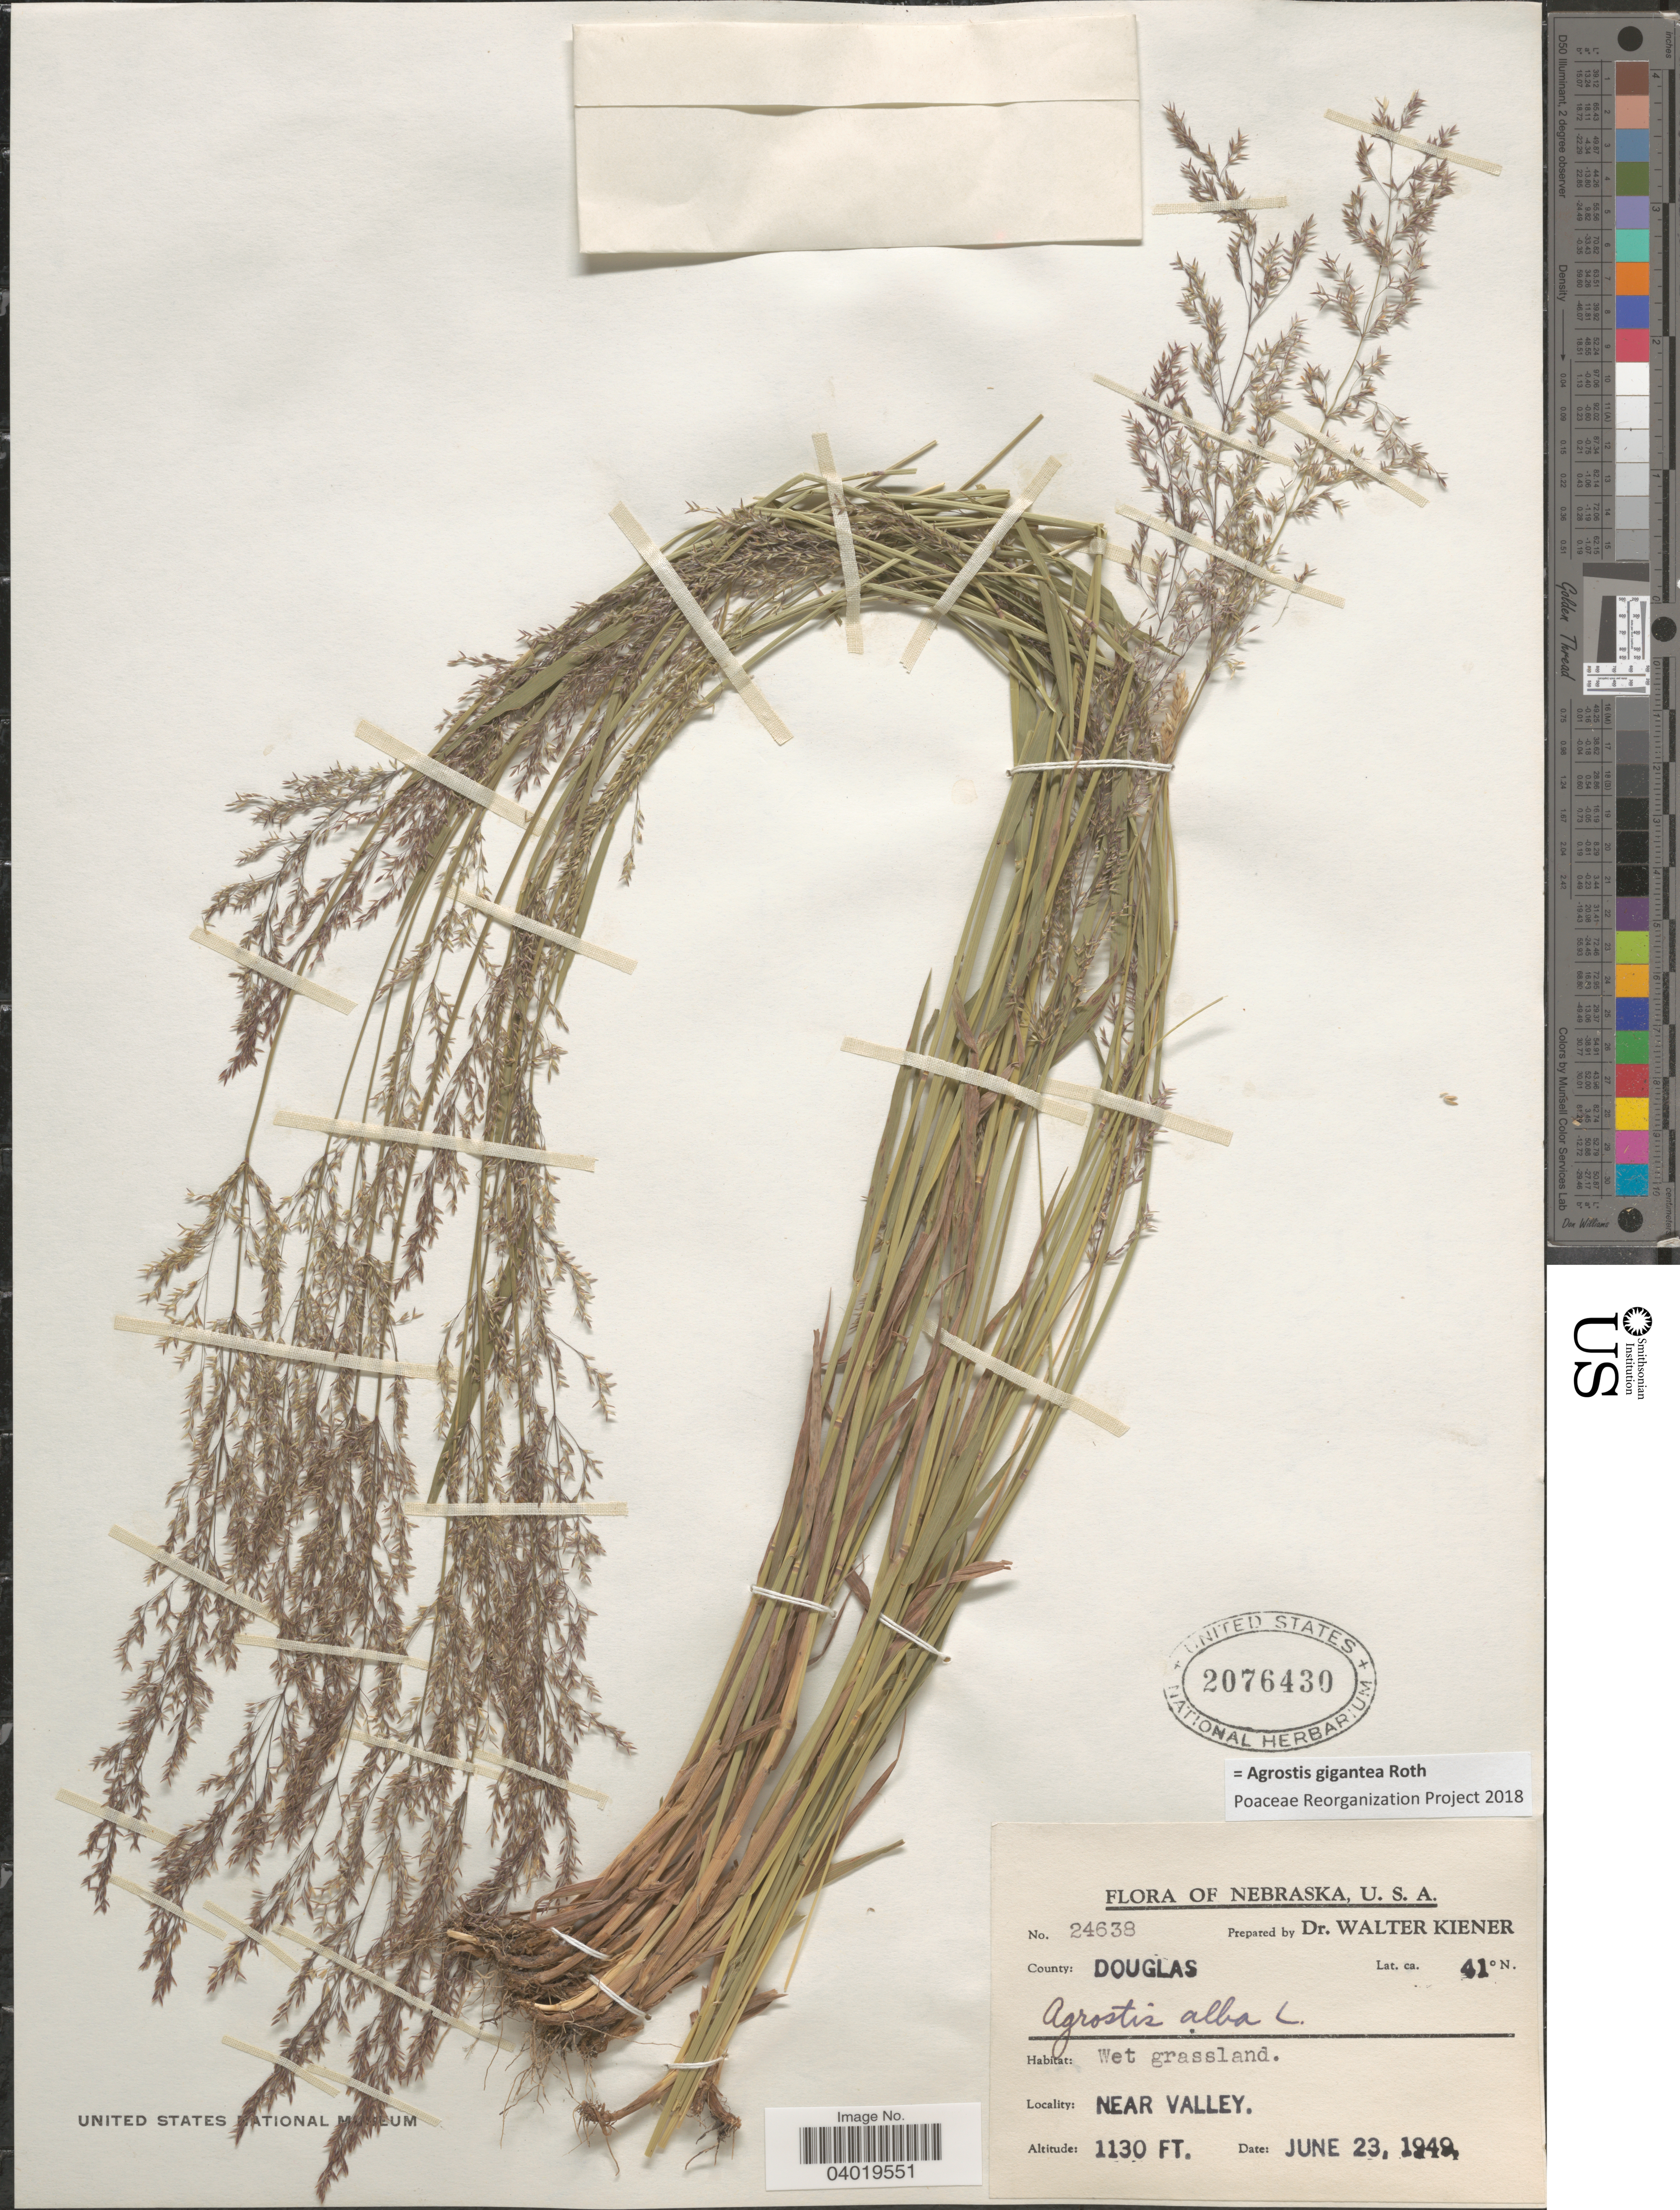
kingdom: Plantae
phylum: Tracheophyta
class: Liliopsida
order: Poales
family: Poaceae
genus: Agrostis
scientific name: Agrostis gigantea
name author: Roth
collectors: W. Kiener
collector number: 24638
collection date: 1949-06-23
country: United States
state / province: Nebraska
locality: County: Douglas. Near Valley.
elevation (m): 344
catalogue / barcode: US 2076430